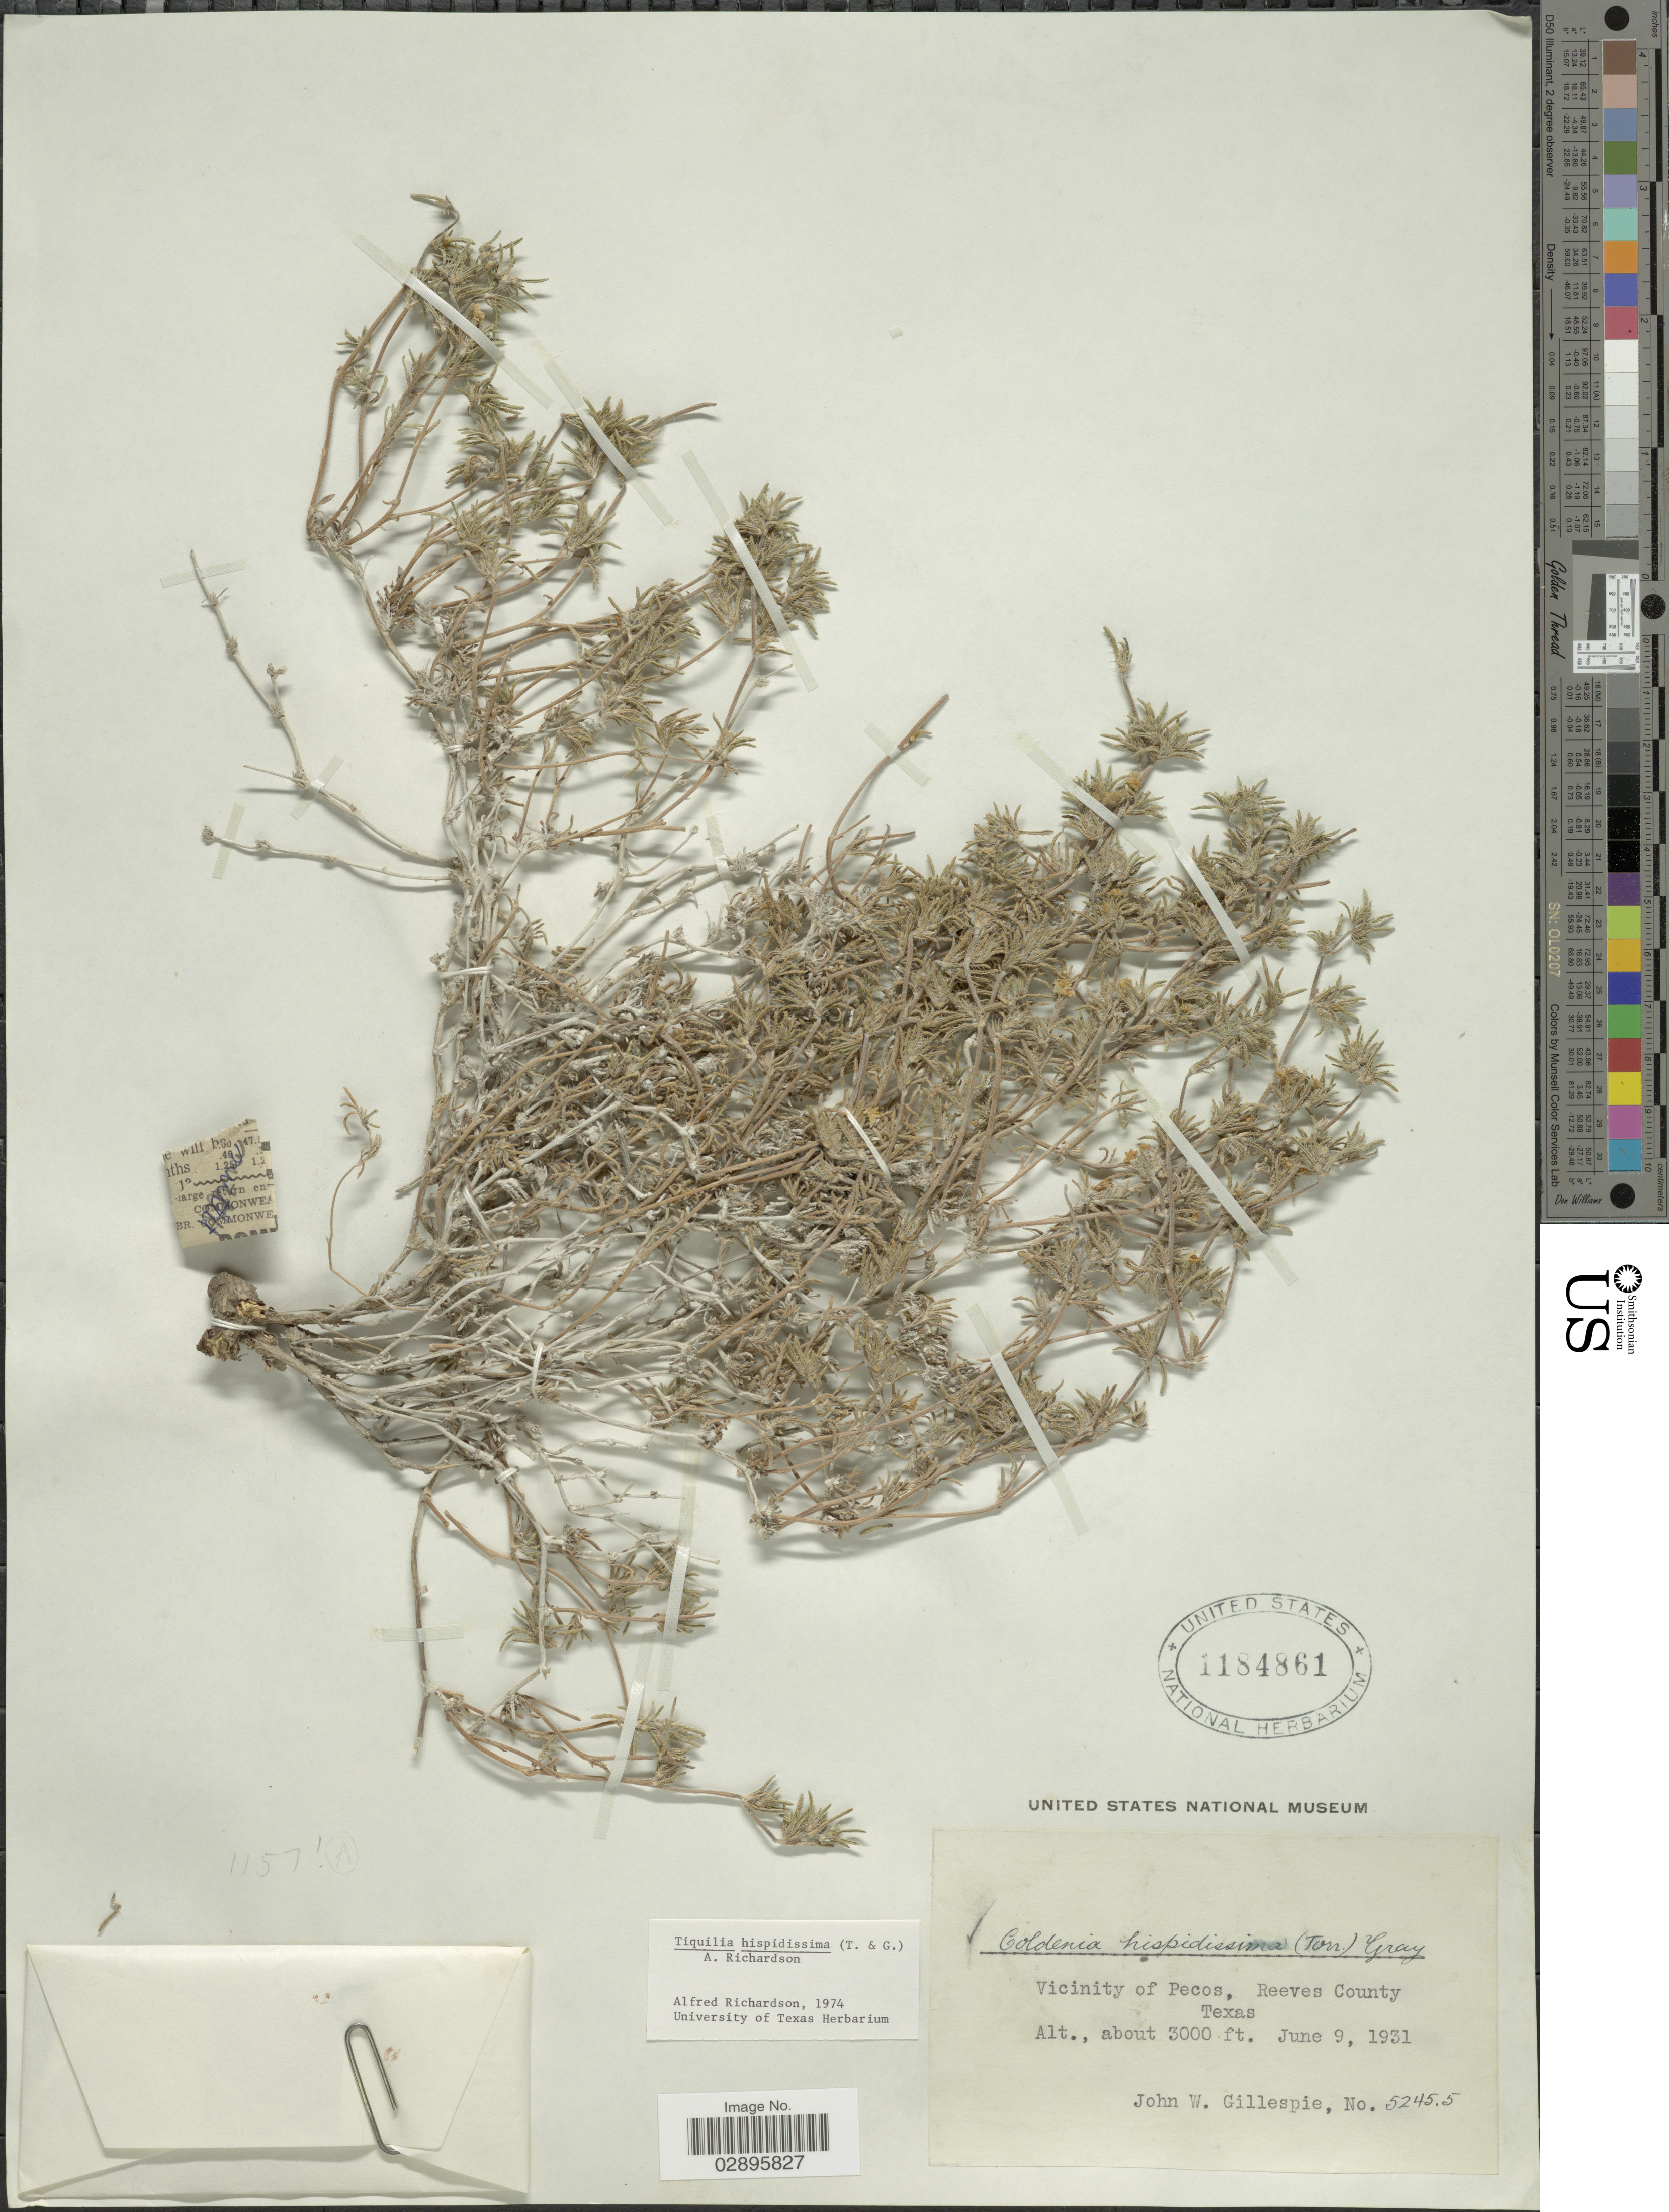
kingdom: Plantae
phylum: Tracheophyta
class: Magnoliopsida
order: Boraginales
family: Ehretiaceae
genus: Tiquilia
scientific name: Tiquilia hispidissima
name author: (Torr. & A. Gray) A.T. Richardson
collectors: J. W. Gillespie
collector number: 52455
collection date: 1931-06-09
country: United States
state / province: Texas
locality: Vicinity of Pecos, Reeves County.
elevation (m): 914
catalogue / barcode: US 1184861